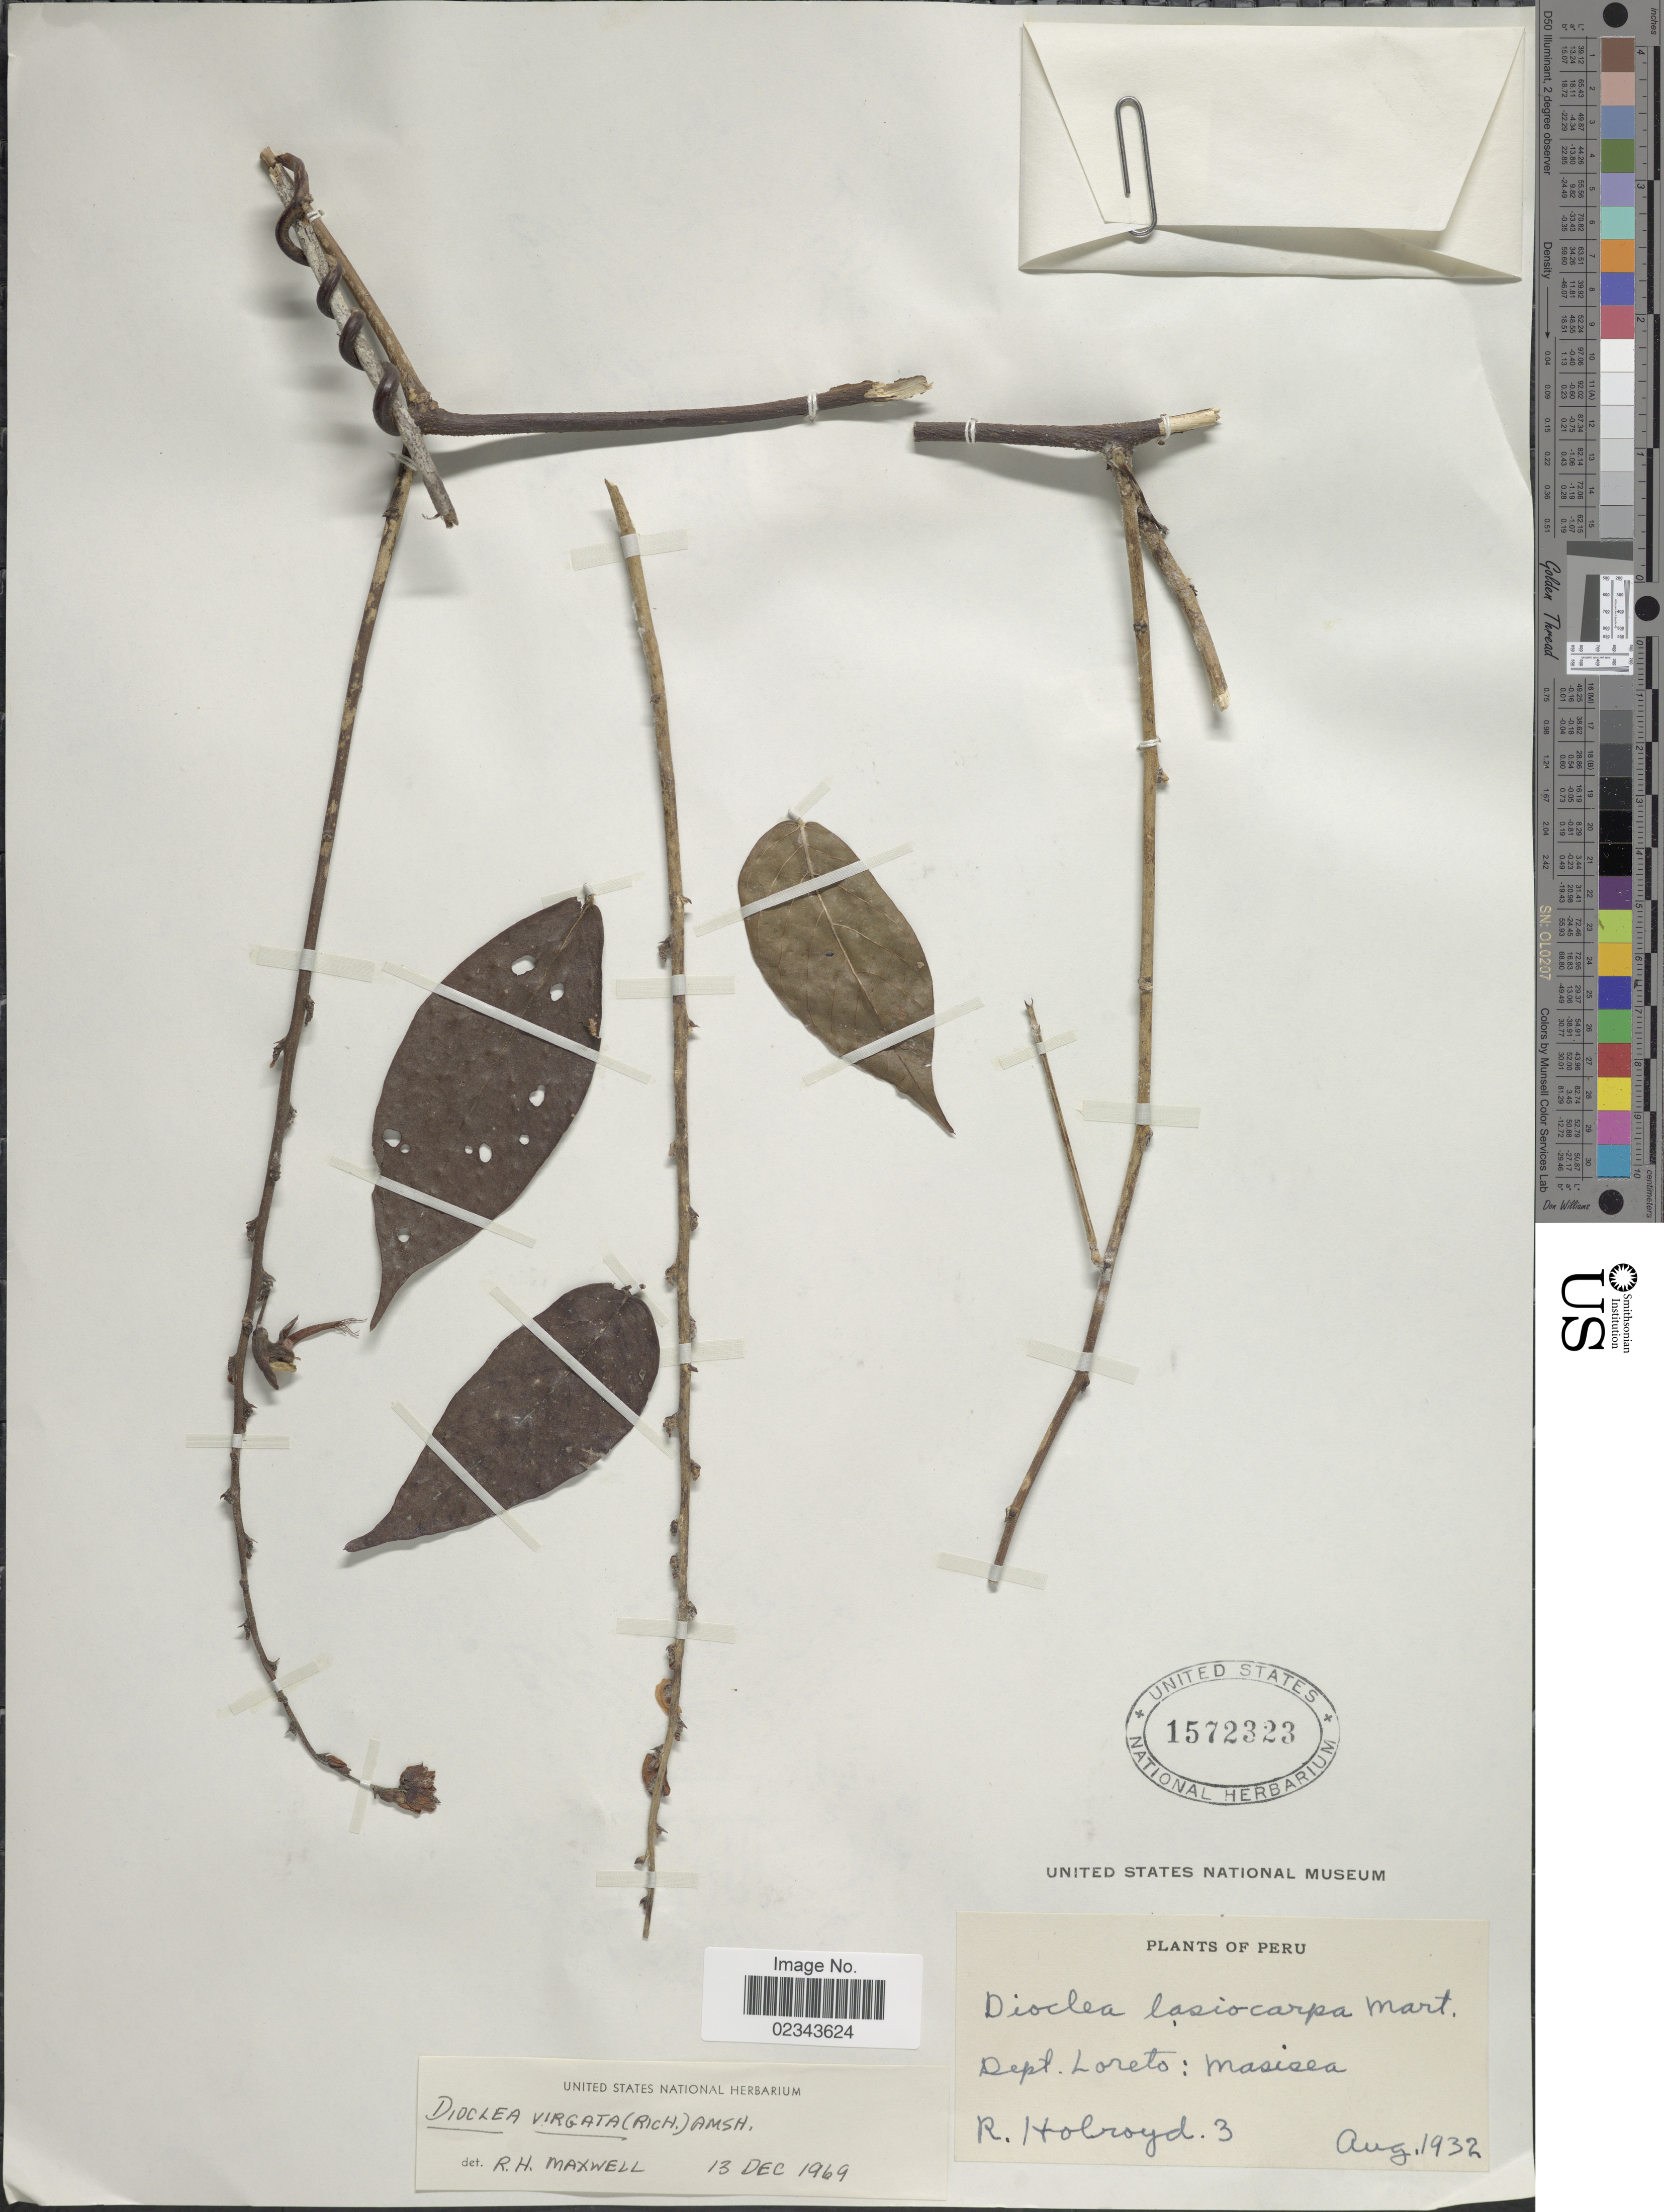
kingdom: Plantae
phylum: Tracheophyta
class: Magnoliopsida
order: Fabales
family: Fabaceae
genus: Dioclea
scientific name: Dioclea virgata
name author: (Rich.) Amshoff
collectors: R. Holroyd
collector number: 3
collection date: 1932-08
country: Peru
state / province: Loreto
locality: Masisea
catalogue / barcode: US 1572323